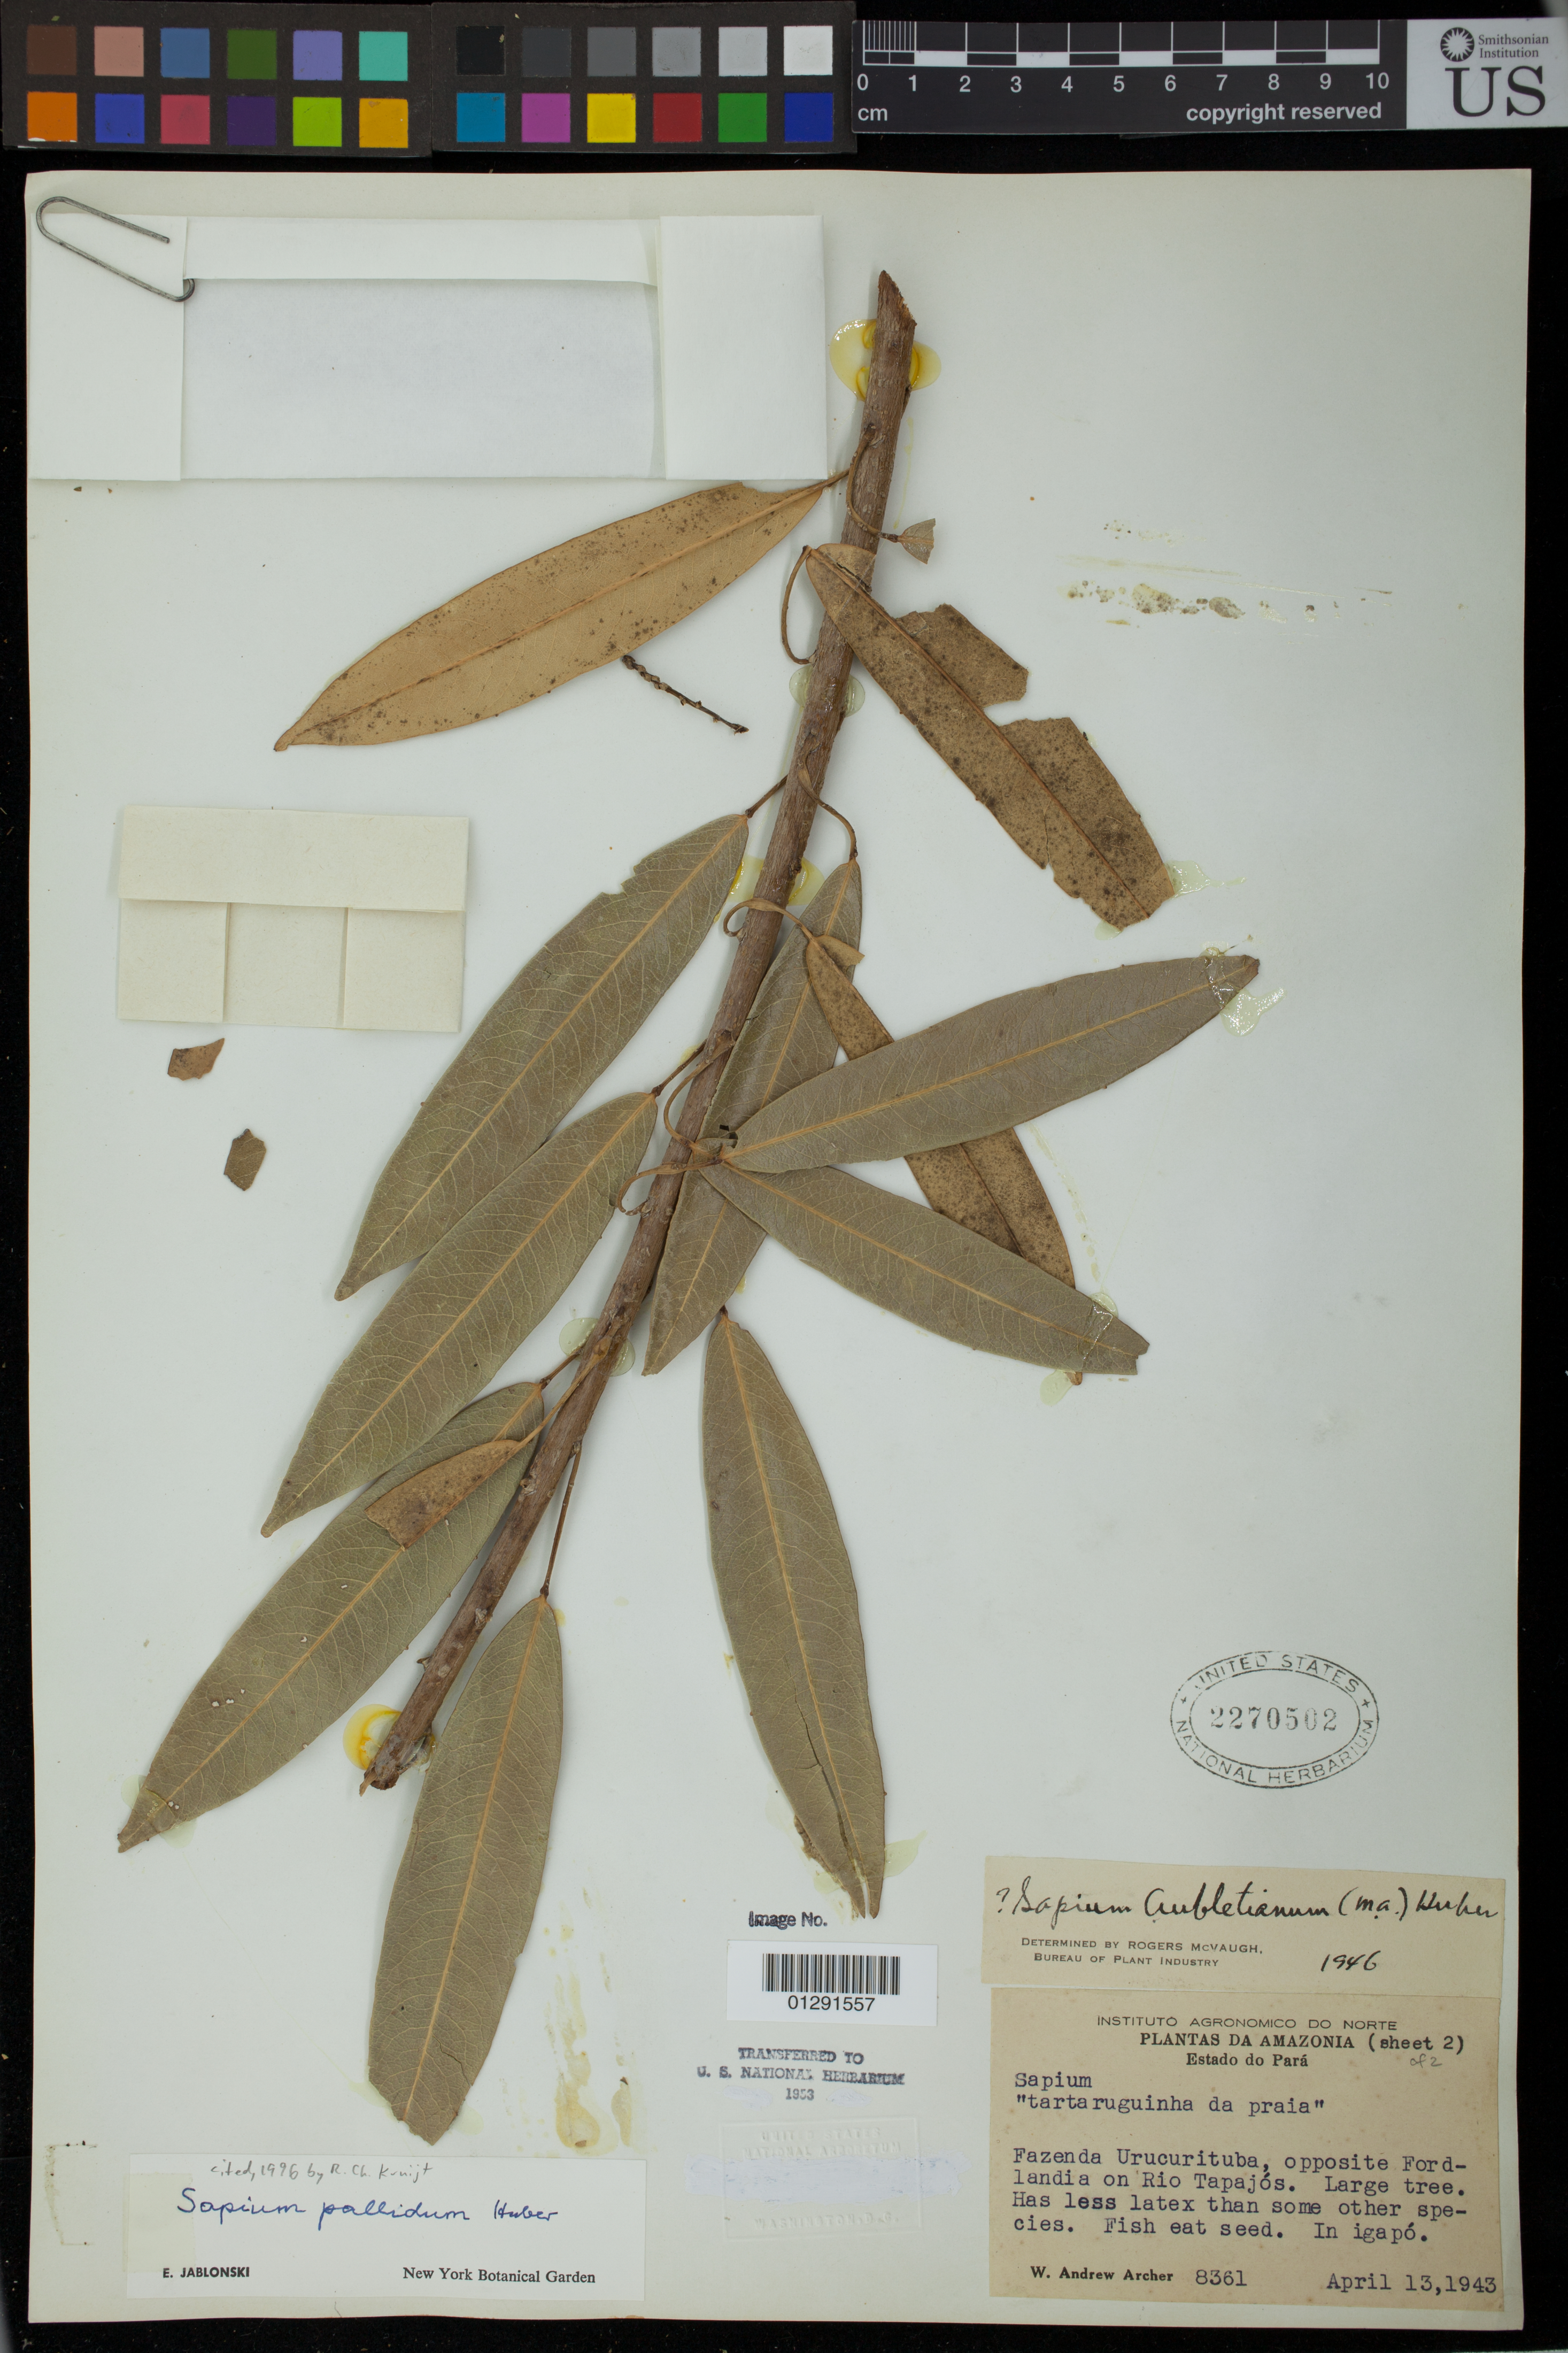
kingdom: Plantae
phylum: Tracheophyta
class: Magnoliopsida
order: Malpighiales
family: Euphorbiaceae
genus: Sapium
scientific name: Sapium pallidum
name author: (Müll. Arg.) Huber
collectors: W. A. Archer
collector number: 8361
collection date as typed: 13 Apr 1943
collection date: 1943-04-13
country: Brazil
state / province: Pará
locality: Fazenda Urucurituba, opposite Fordlandia, on Rio Tapajos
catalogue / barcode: US 2270502